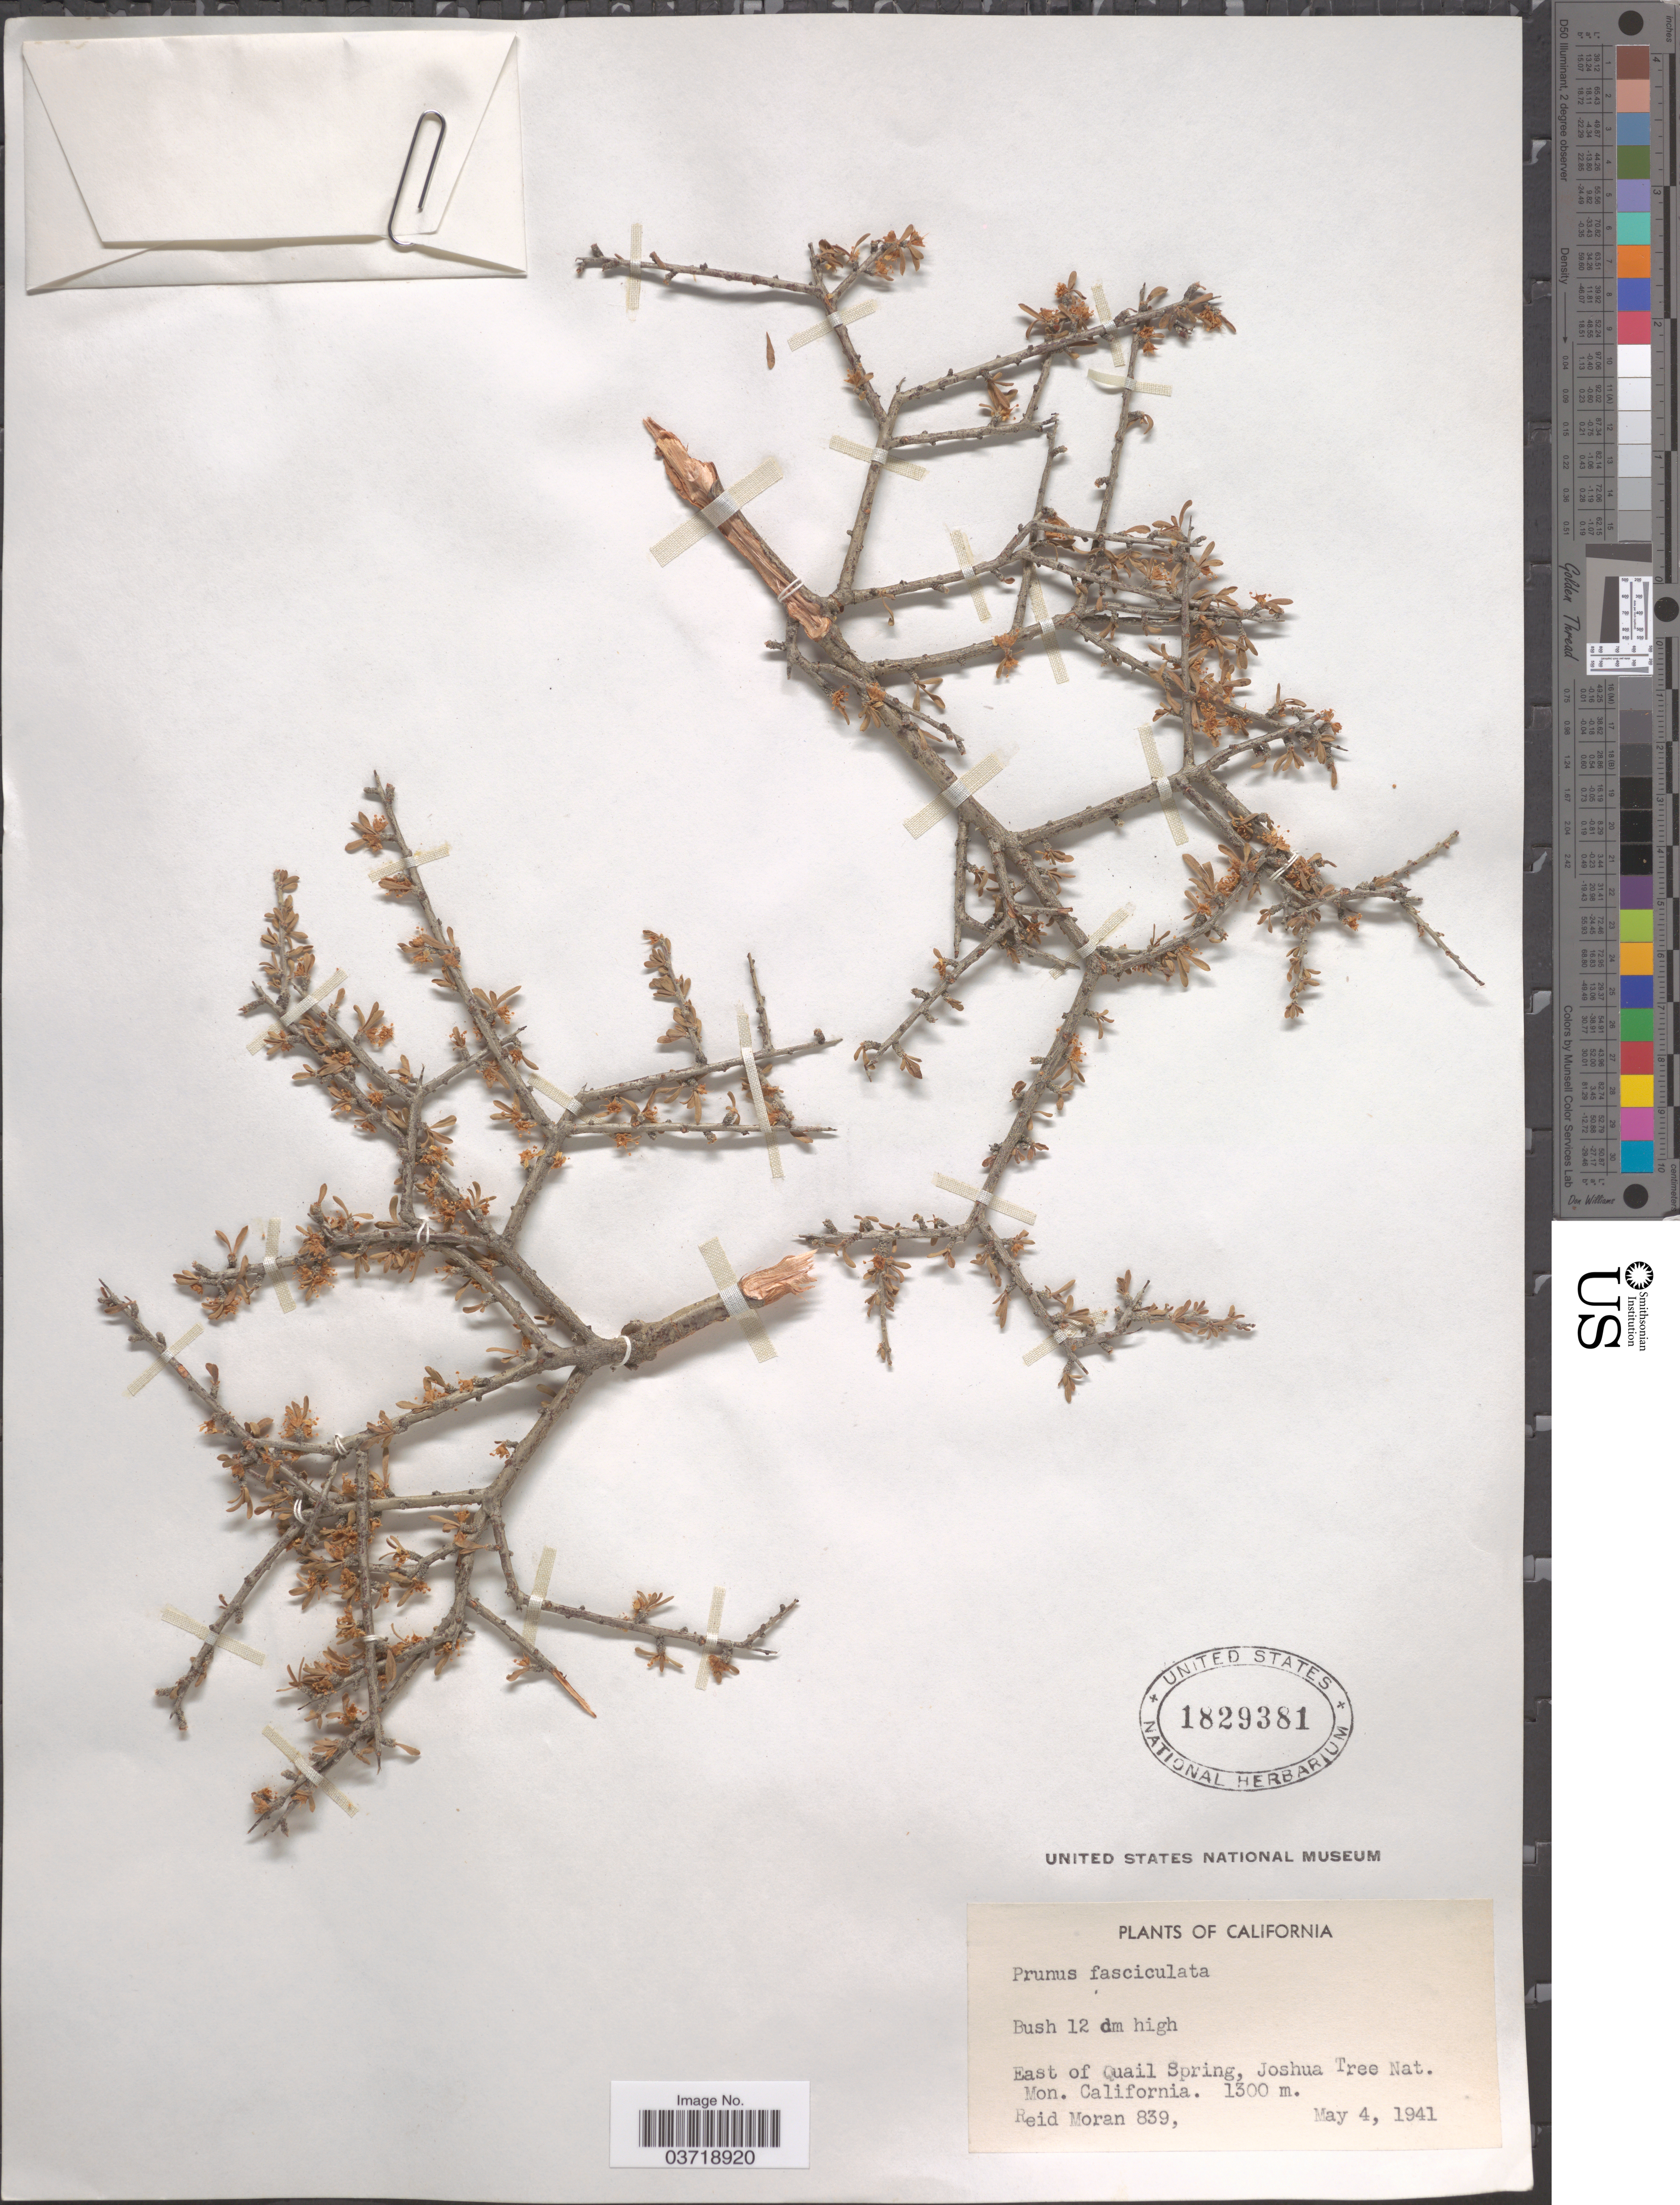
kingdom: Plantae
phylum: Tracheophyta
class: Magnoliopsida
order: Rosales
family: Rosaceae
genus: Prunus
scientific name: Prunus fasciculata var. fasciculata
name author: (Torr.) A. Gray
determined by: Strong, Mark T., (BOT), Smithsonian Institution - National Museum of Natural History (UNITED STATES)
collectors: R. Moran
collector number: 839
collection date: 1941-05-04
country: United States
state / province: California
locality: East of Quail Spring, Joshua Tree Nat. Mon.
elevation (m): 1300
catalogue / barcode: US 1829381